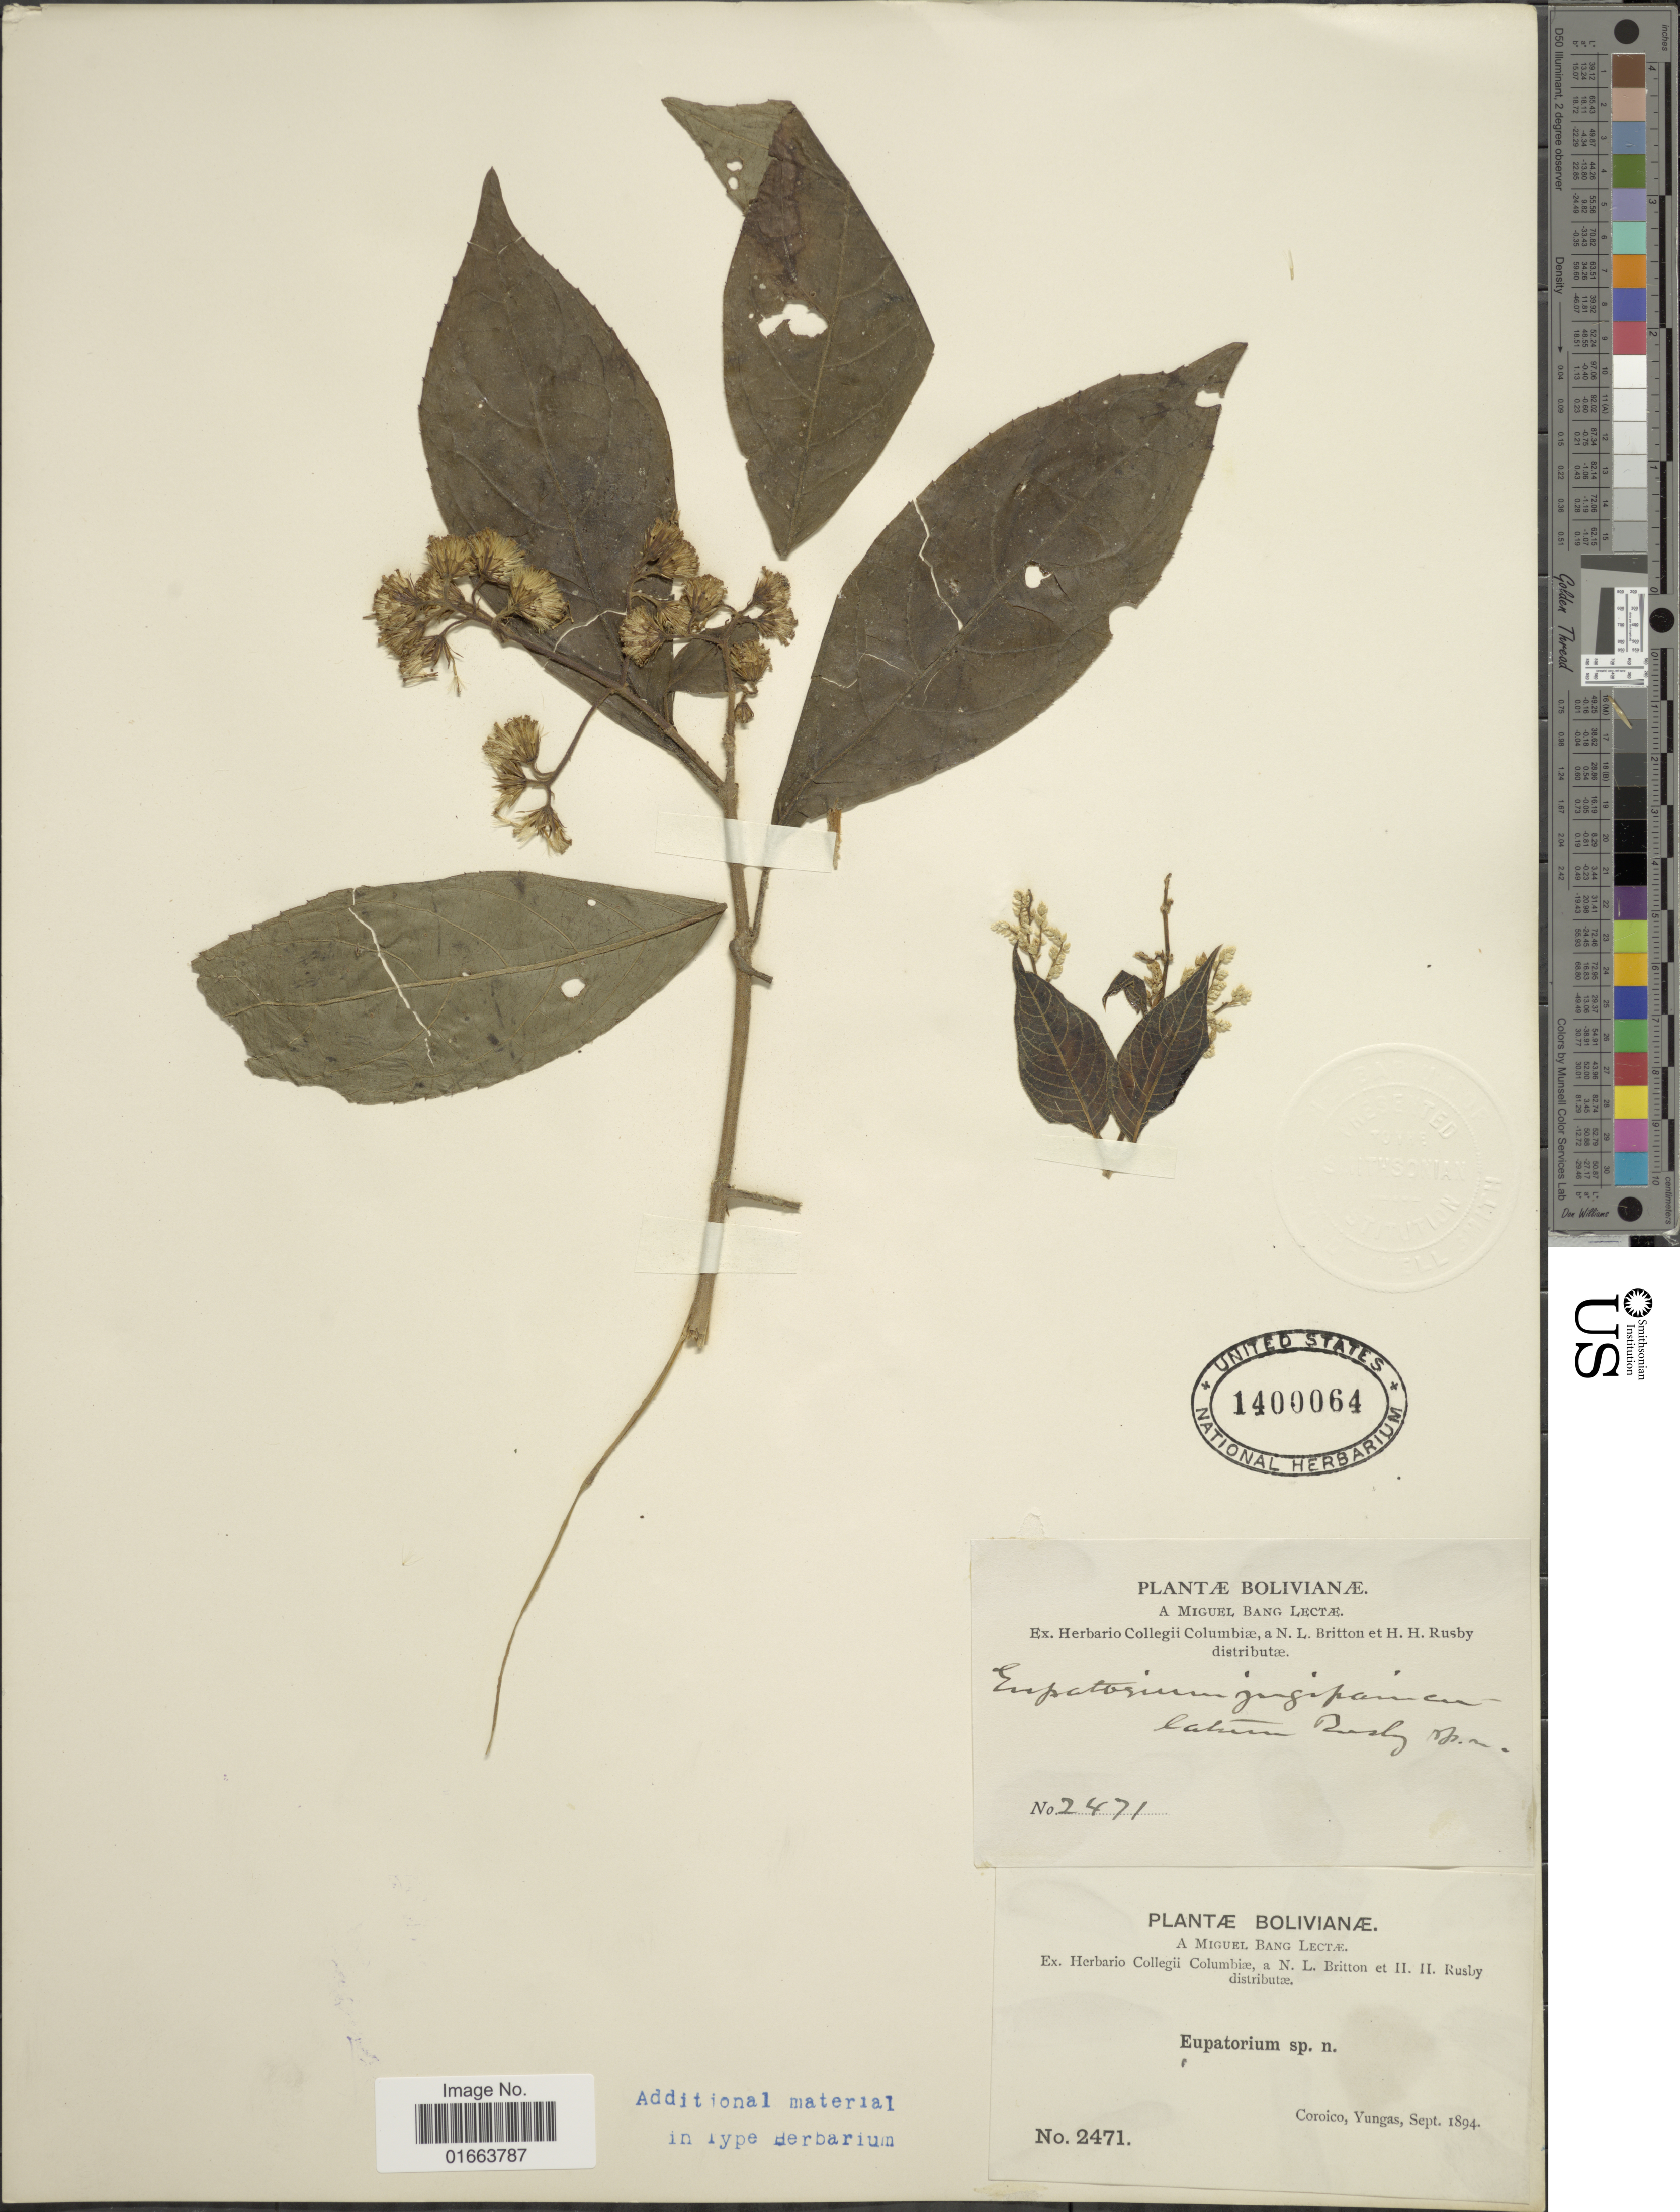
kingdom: Plantae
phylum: Tracheophyta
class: Magnoliopsida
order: Asterales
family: Asteraceae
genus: Koanophyllon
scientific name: Koanophyllon jugipaniculatum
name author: (Rusby) R.M. King & H. Rob.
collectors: M. Bang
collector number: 2471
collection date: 1894-09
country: Bolivia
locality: Coroico, Yungas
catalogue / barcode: US 1400064